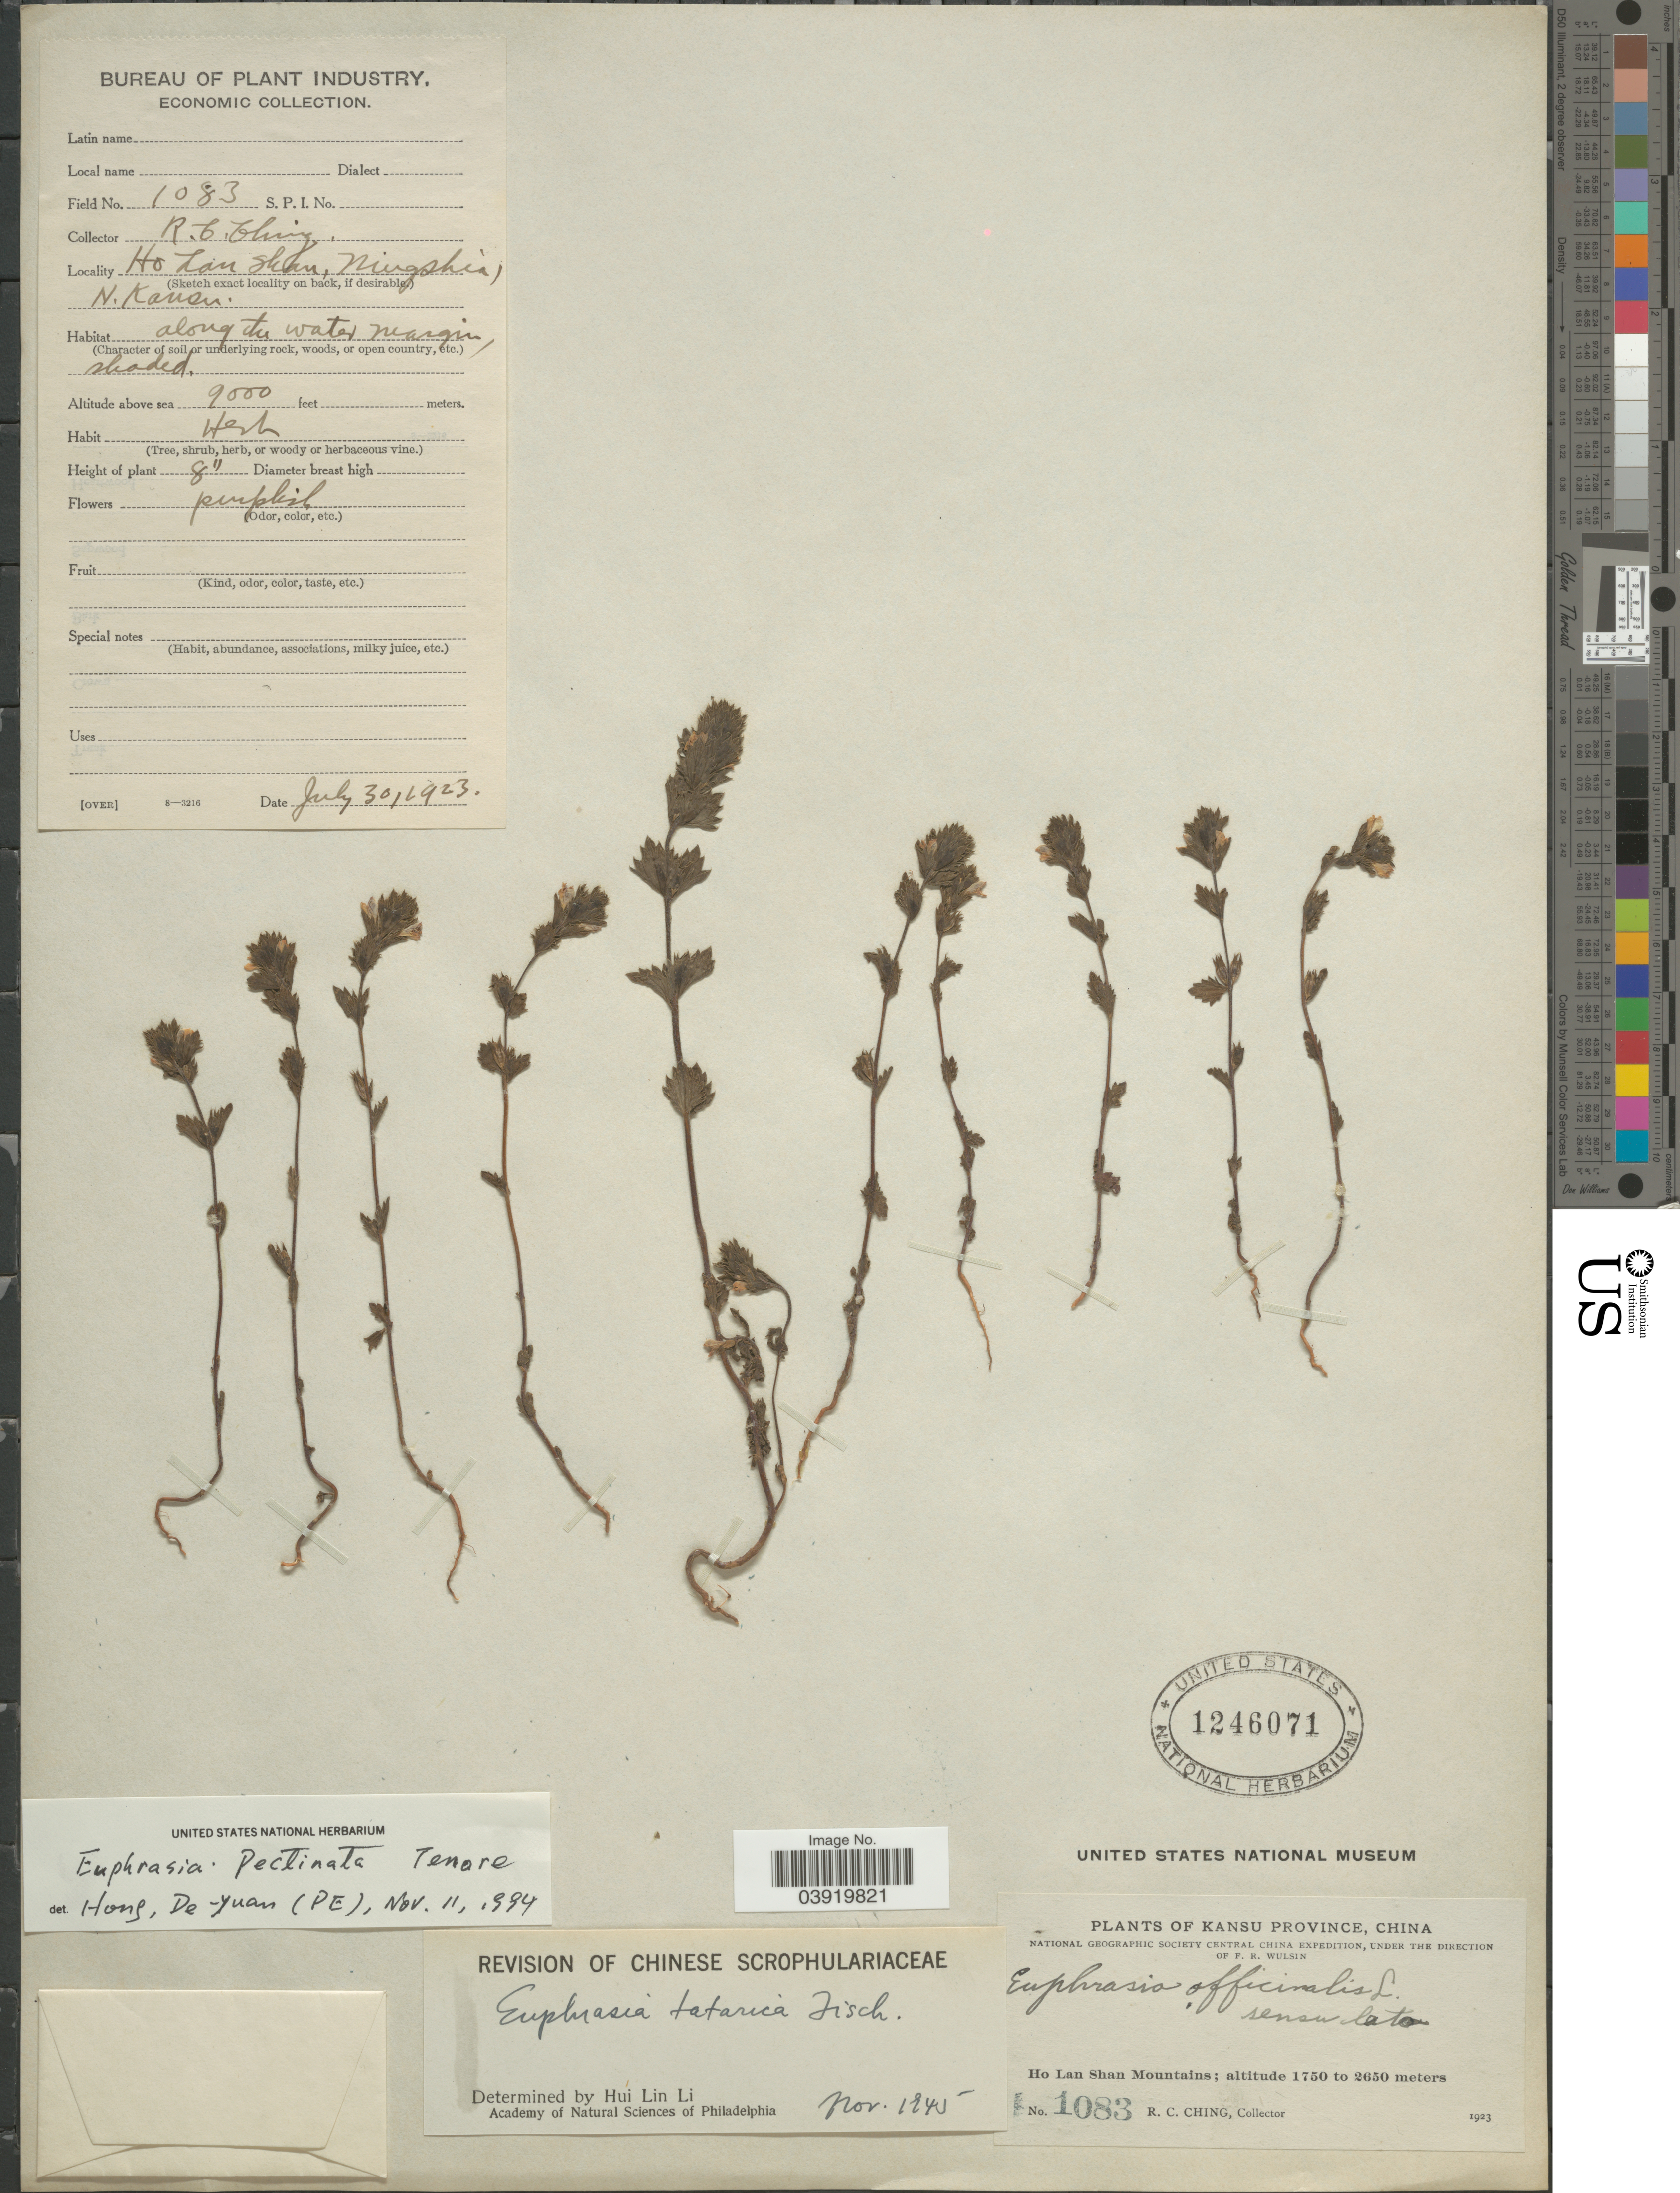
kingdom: Plantae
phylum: Tracheophyta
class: Magnoliopsida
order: Lamiales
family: Orobanchaceae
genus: Euphrasia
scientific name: Euphrasia pectinata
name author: Ten.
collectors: R. C. Ching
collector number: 1083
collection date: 1923-07-30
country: China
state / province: Gansu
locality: Kansu Province. Ho Lan Shan Mountains, Mingshia, N. Kansu.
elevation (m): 2743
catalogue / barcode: US 1246071